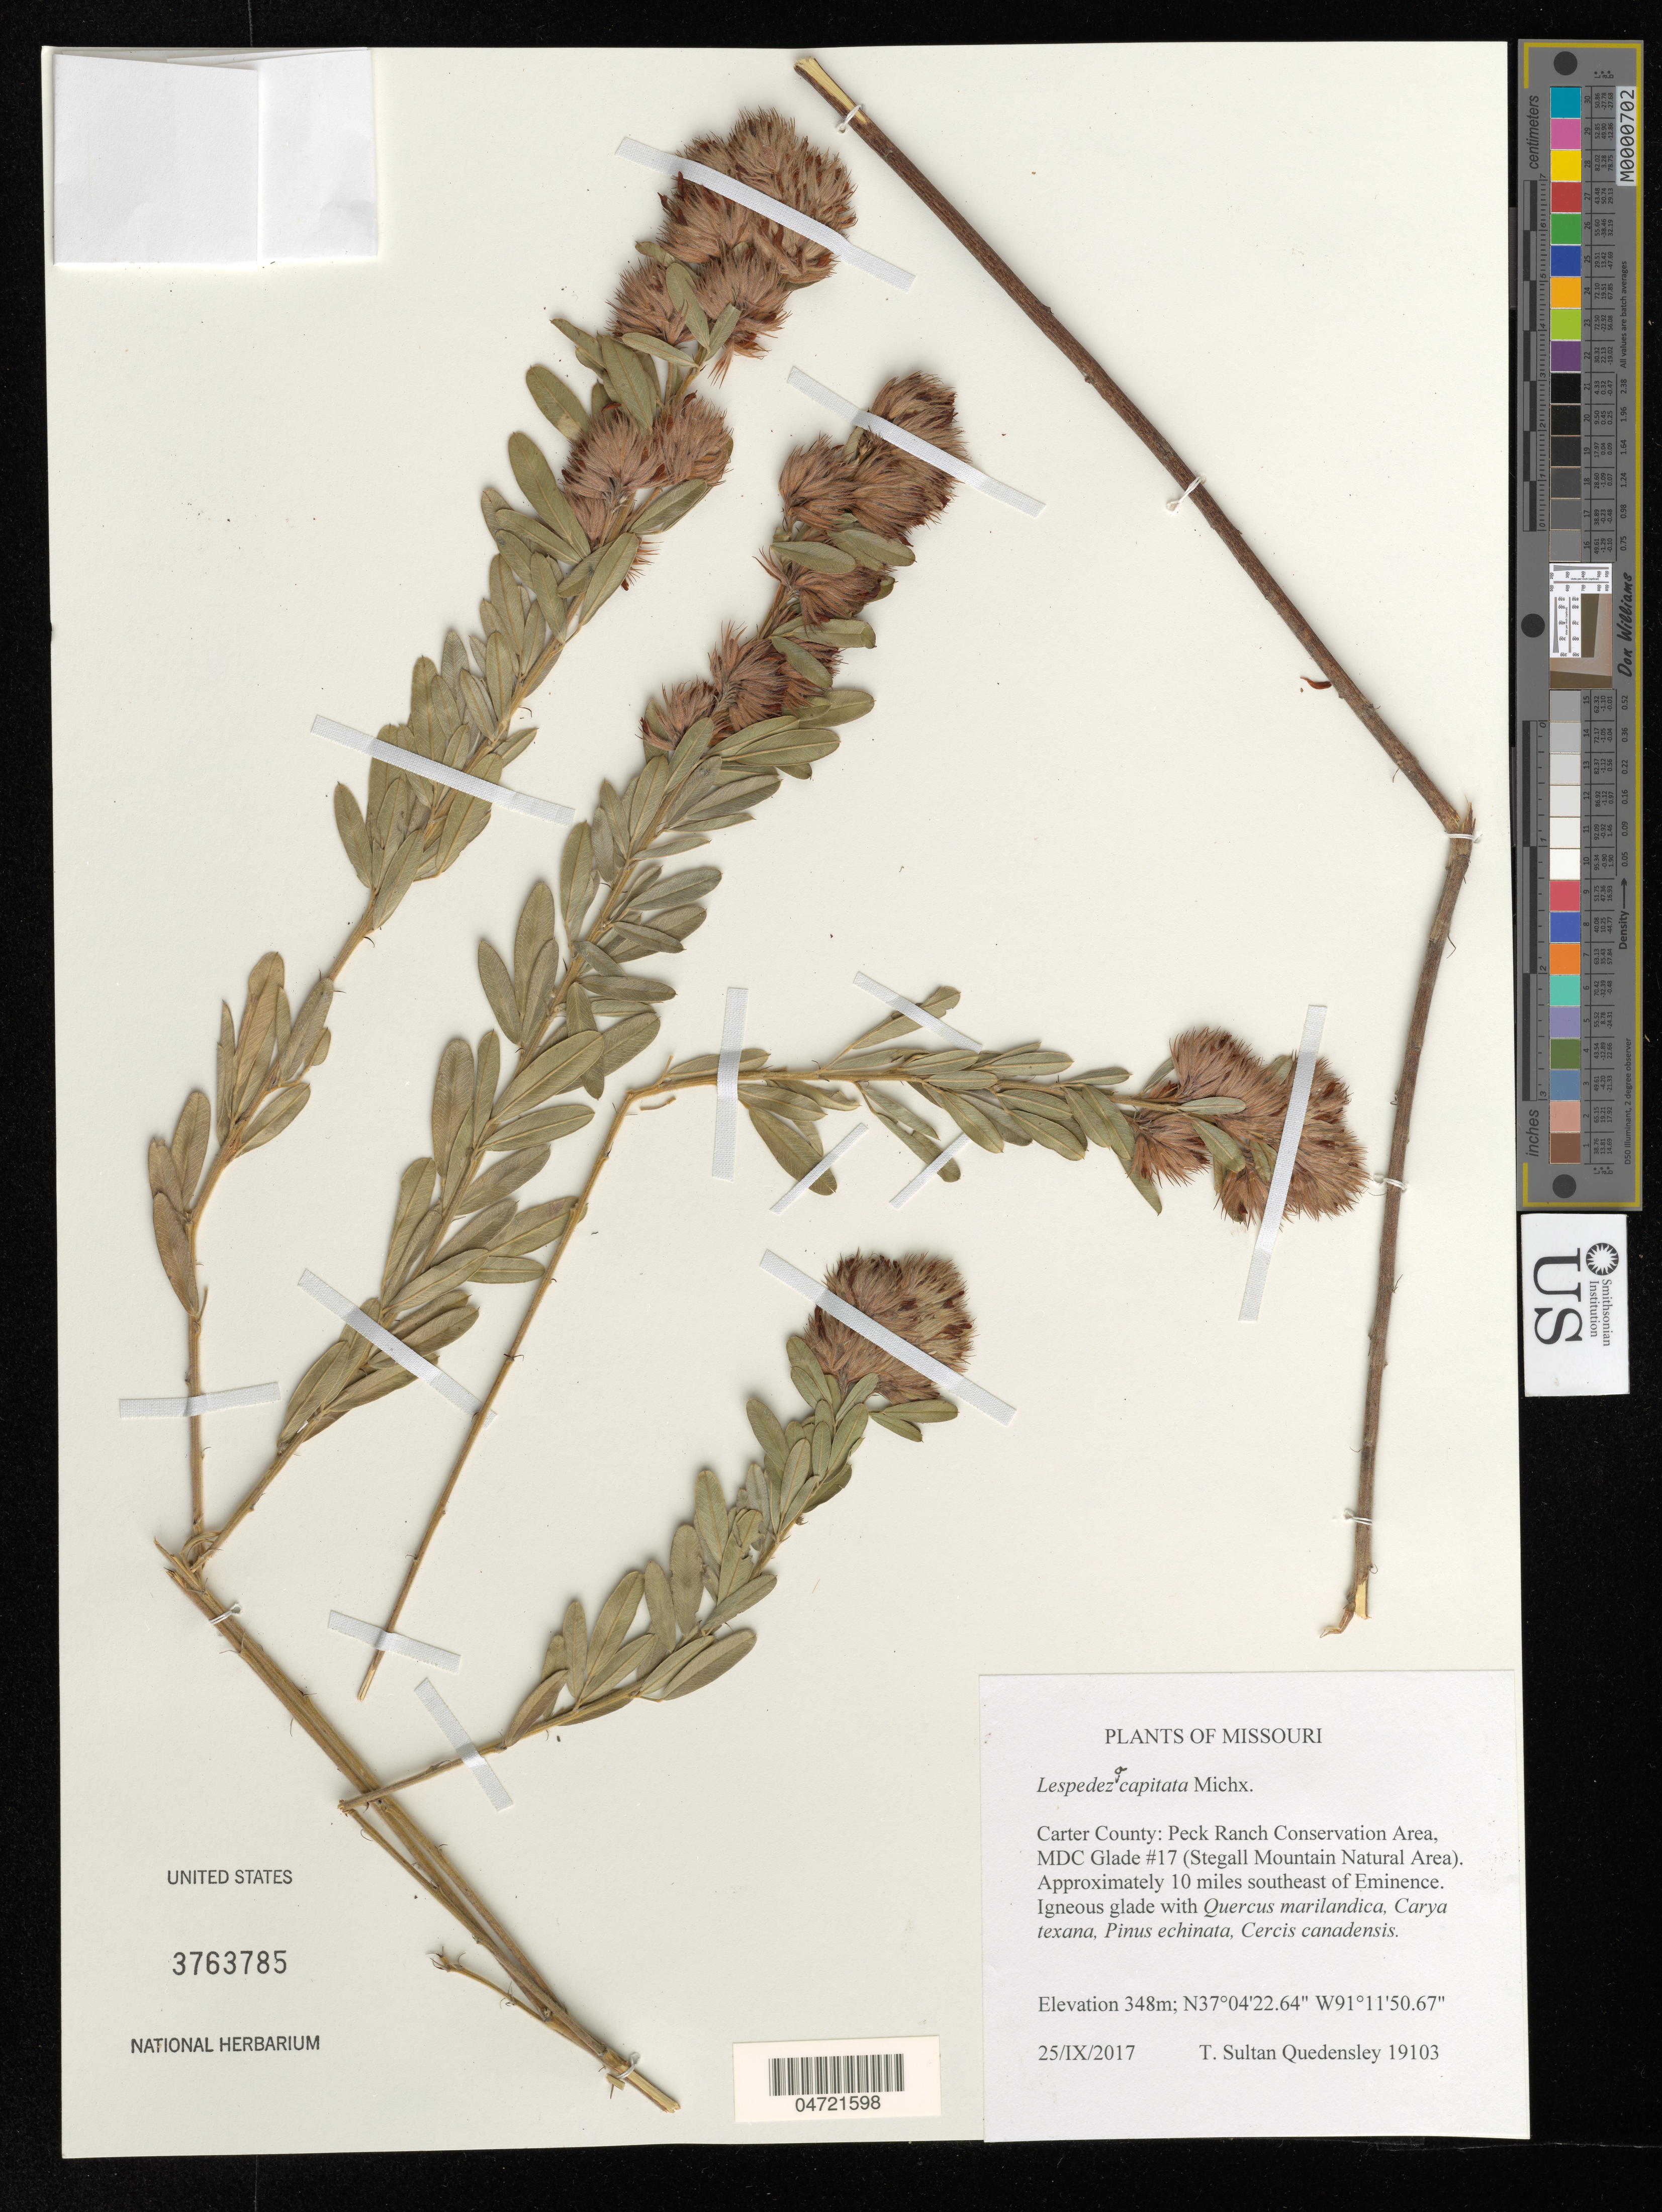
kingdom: Plantae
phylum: Tracheophyta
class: Magnoliopsida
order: Fabales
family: Fabaceae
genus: Lespedeza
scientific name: Lespedeza capitata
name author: Michx.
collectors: T. S. Quedensley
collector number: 19103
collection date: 2017-09-25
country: United States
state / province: Missouri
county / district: Carter County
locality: Peck Ranch Conservation Area, MDC Glade #17. (Stegall Mountain Natural Area). Approx. 10 miles SE of Eminence.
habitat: Igneous glade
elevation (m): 348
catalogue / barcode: US 3763785